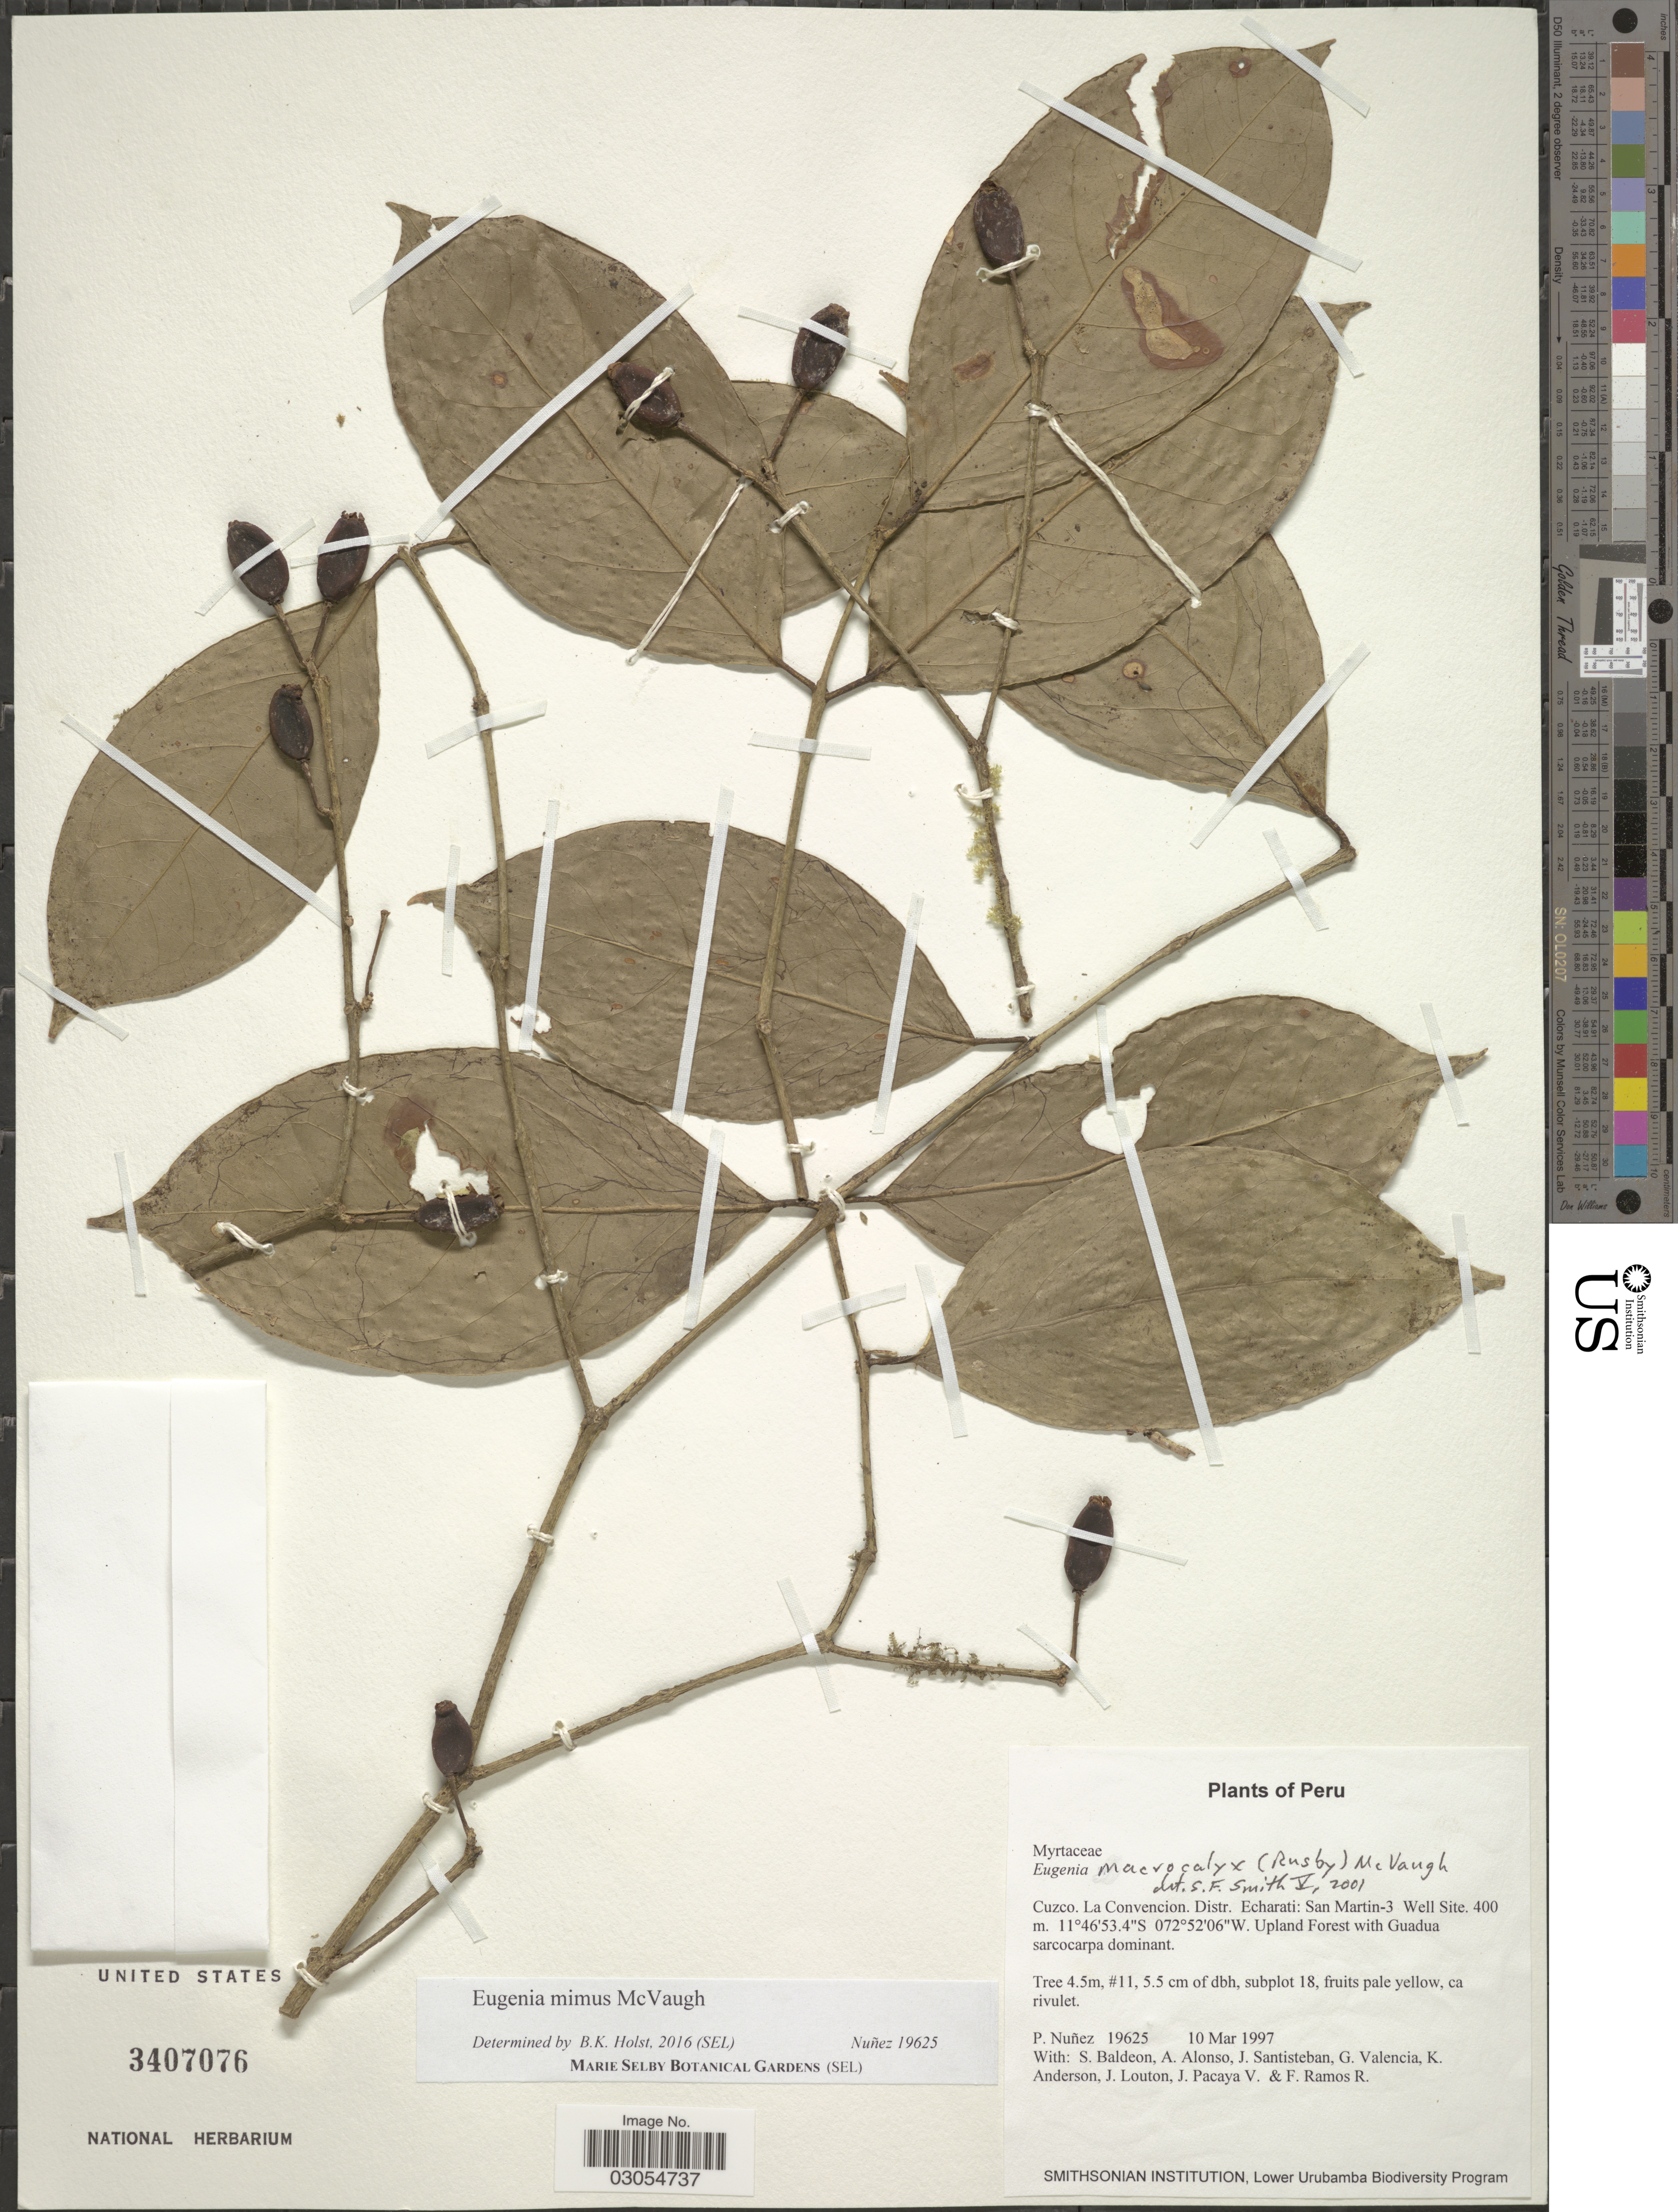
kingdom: Plantae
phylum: Tracheophyta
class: Magnoliopsida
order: Myrtales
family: Myrtaceae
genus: Eugenia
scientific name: Eugenia mimus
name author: McVaugh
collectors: P. Nuñez V., S. Baldeon, A. Alonso, J. Santisteban & et al.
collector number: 19625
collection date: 1997-03-10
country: Peru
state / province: Cusco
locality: La Convencion. Distr. Echarati: San Martin-3 Well Site.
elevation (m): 400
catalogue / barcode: US 3407076